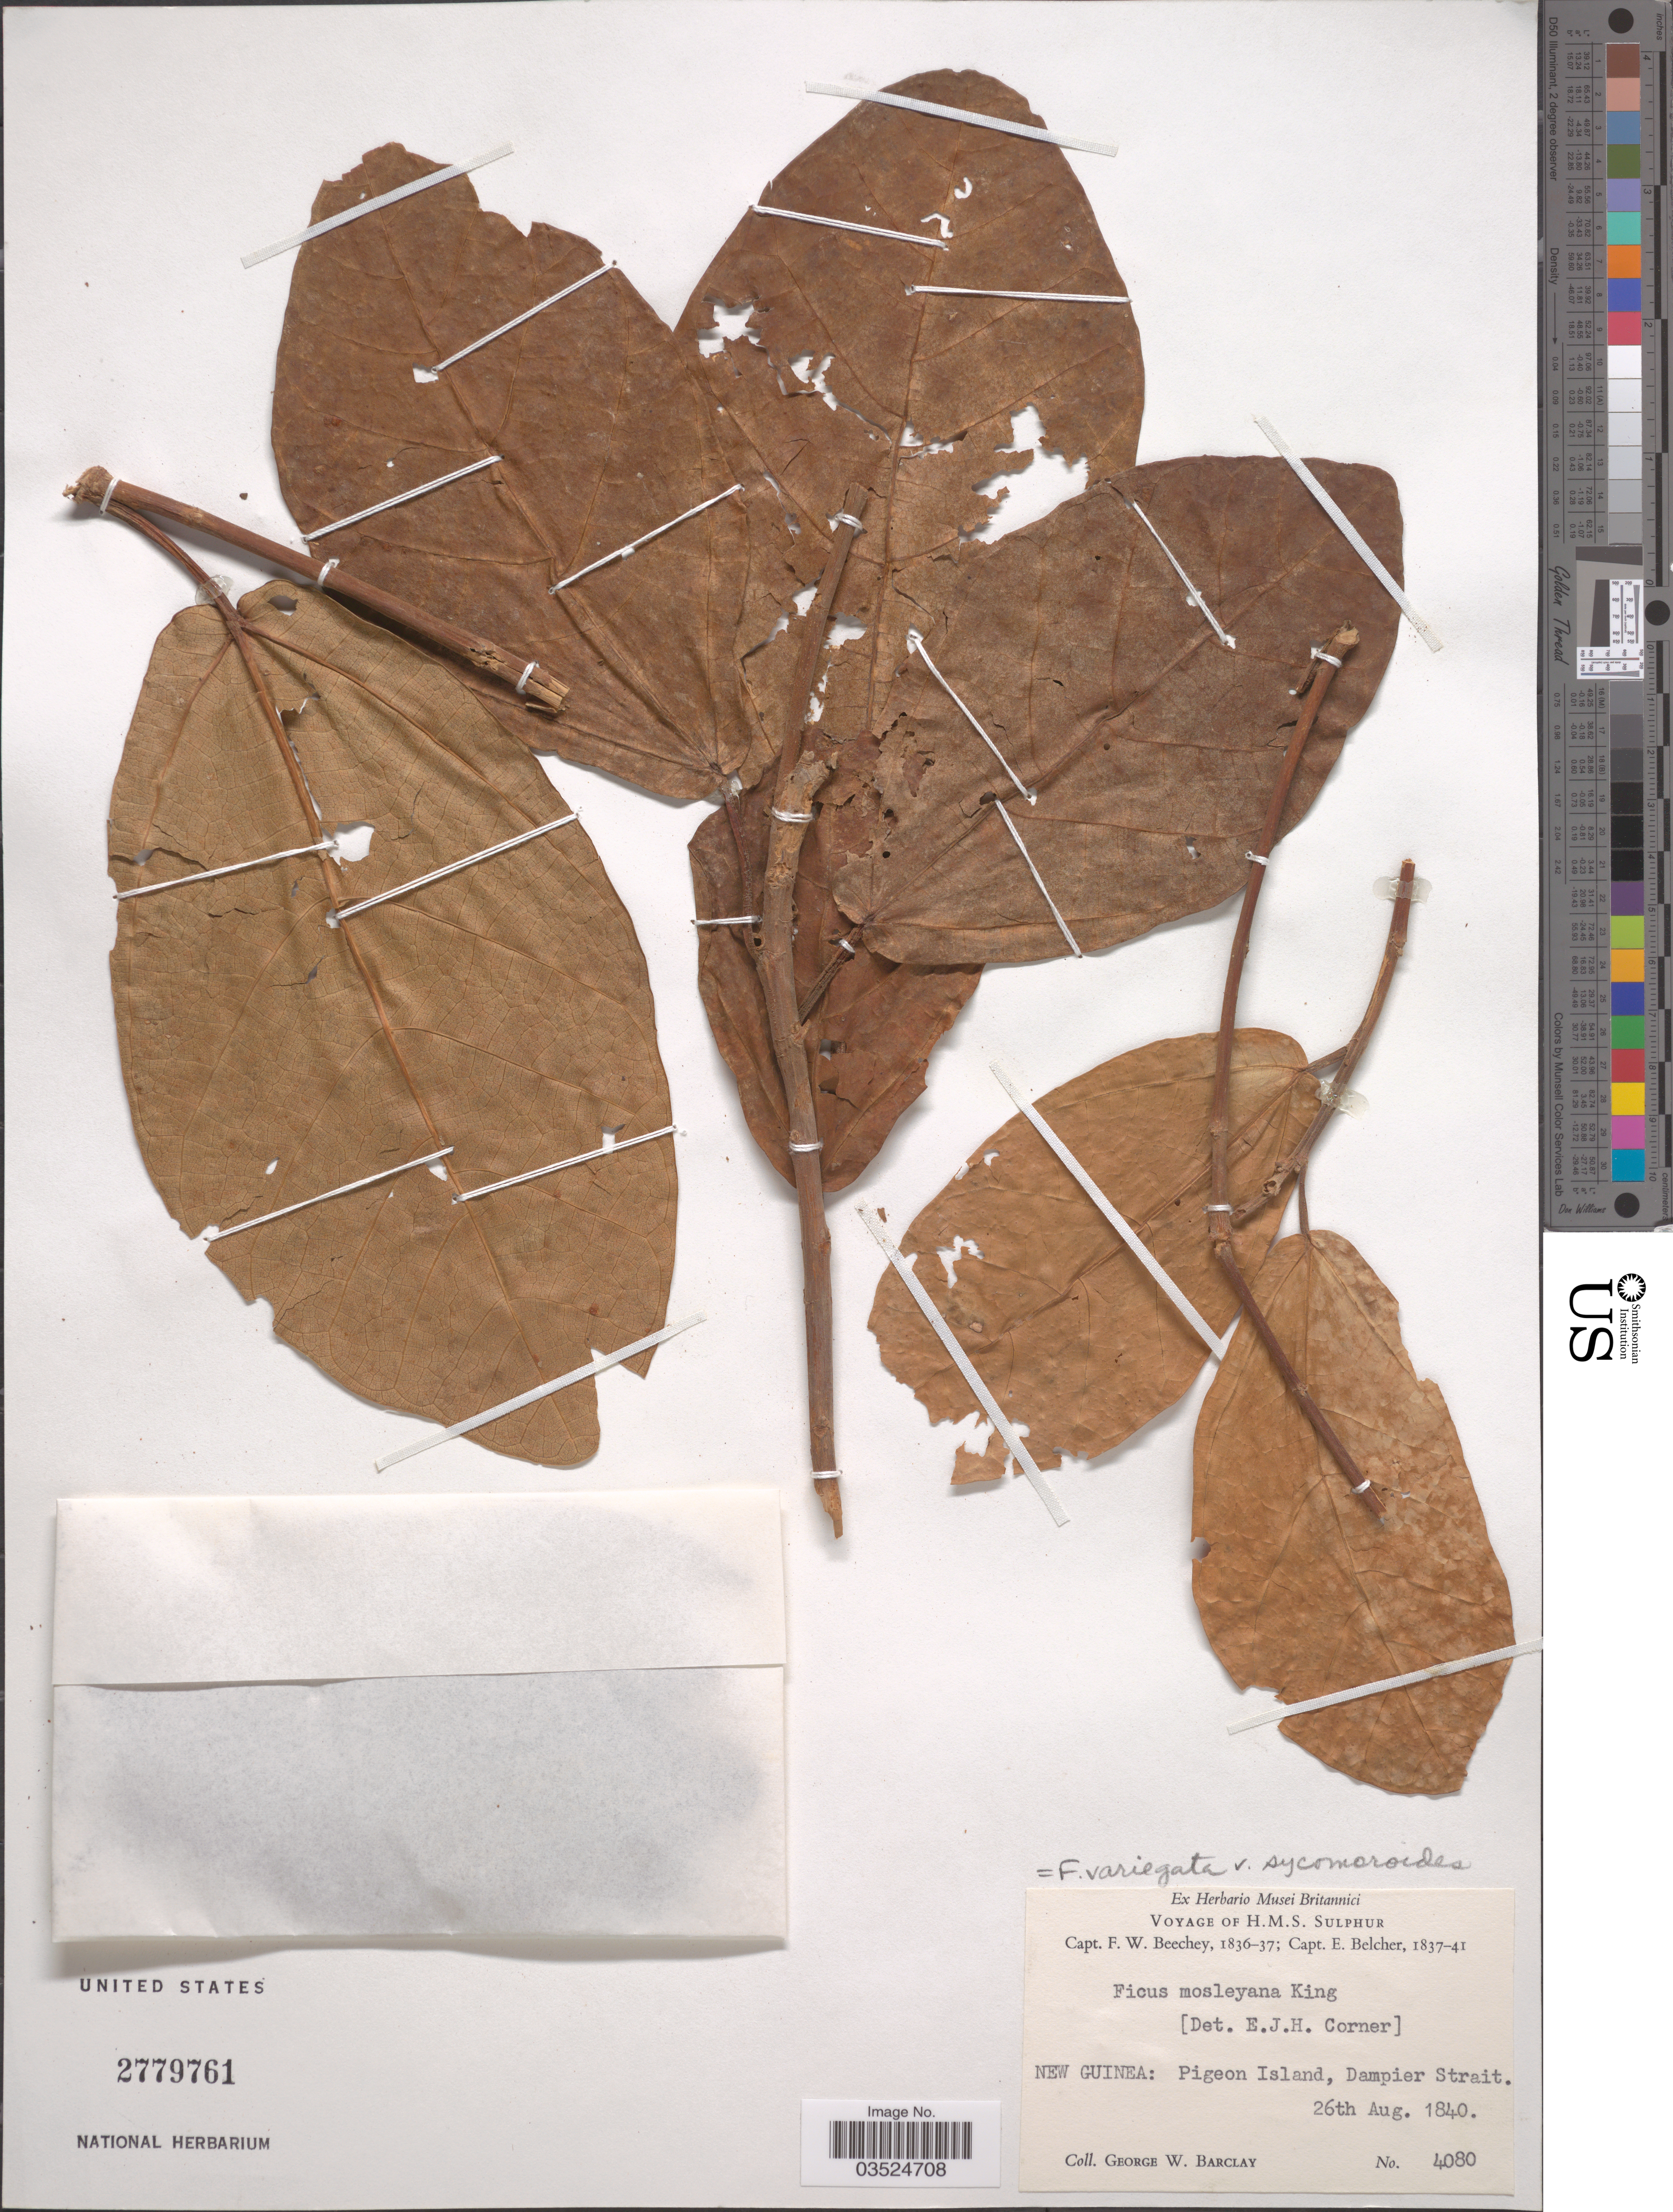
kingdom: Plantae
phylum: Tracheophyta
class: Magnoliopsida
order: Rosales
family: Moraceae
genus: Ficus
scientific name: Ficus variegata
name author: Blume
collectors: G. W. Barclay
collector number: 4080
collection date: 1840-08-26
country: Papua New Guinea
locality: New Guinea: Pigeon Island, Dampier Strait.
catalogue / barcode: US 2779761